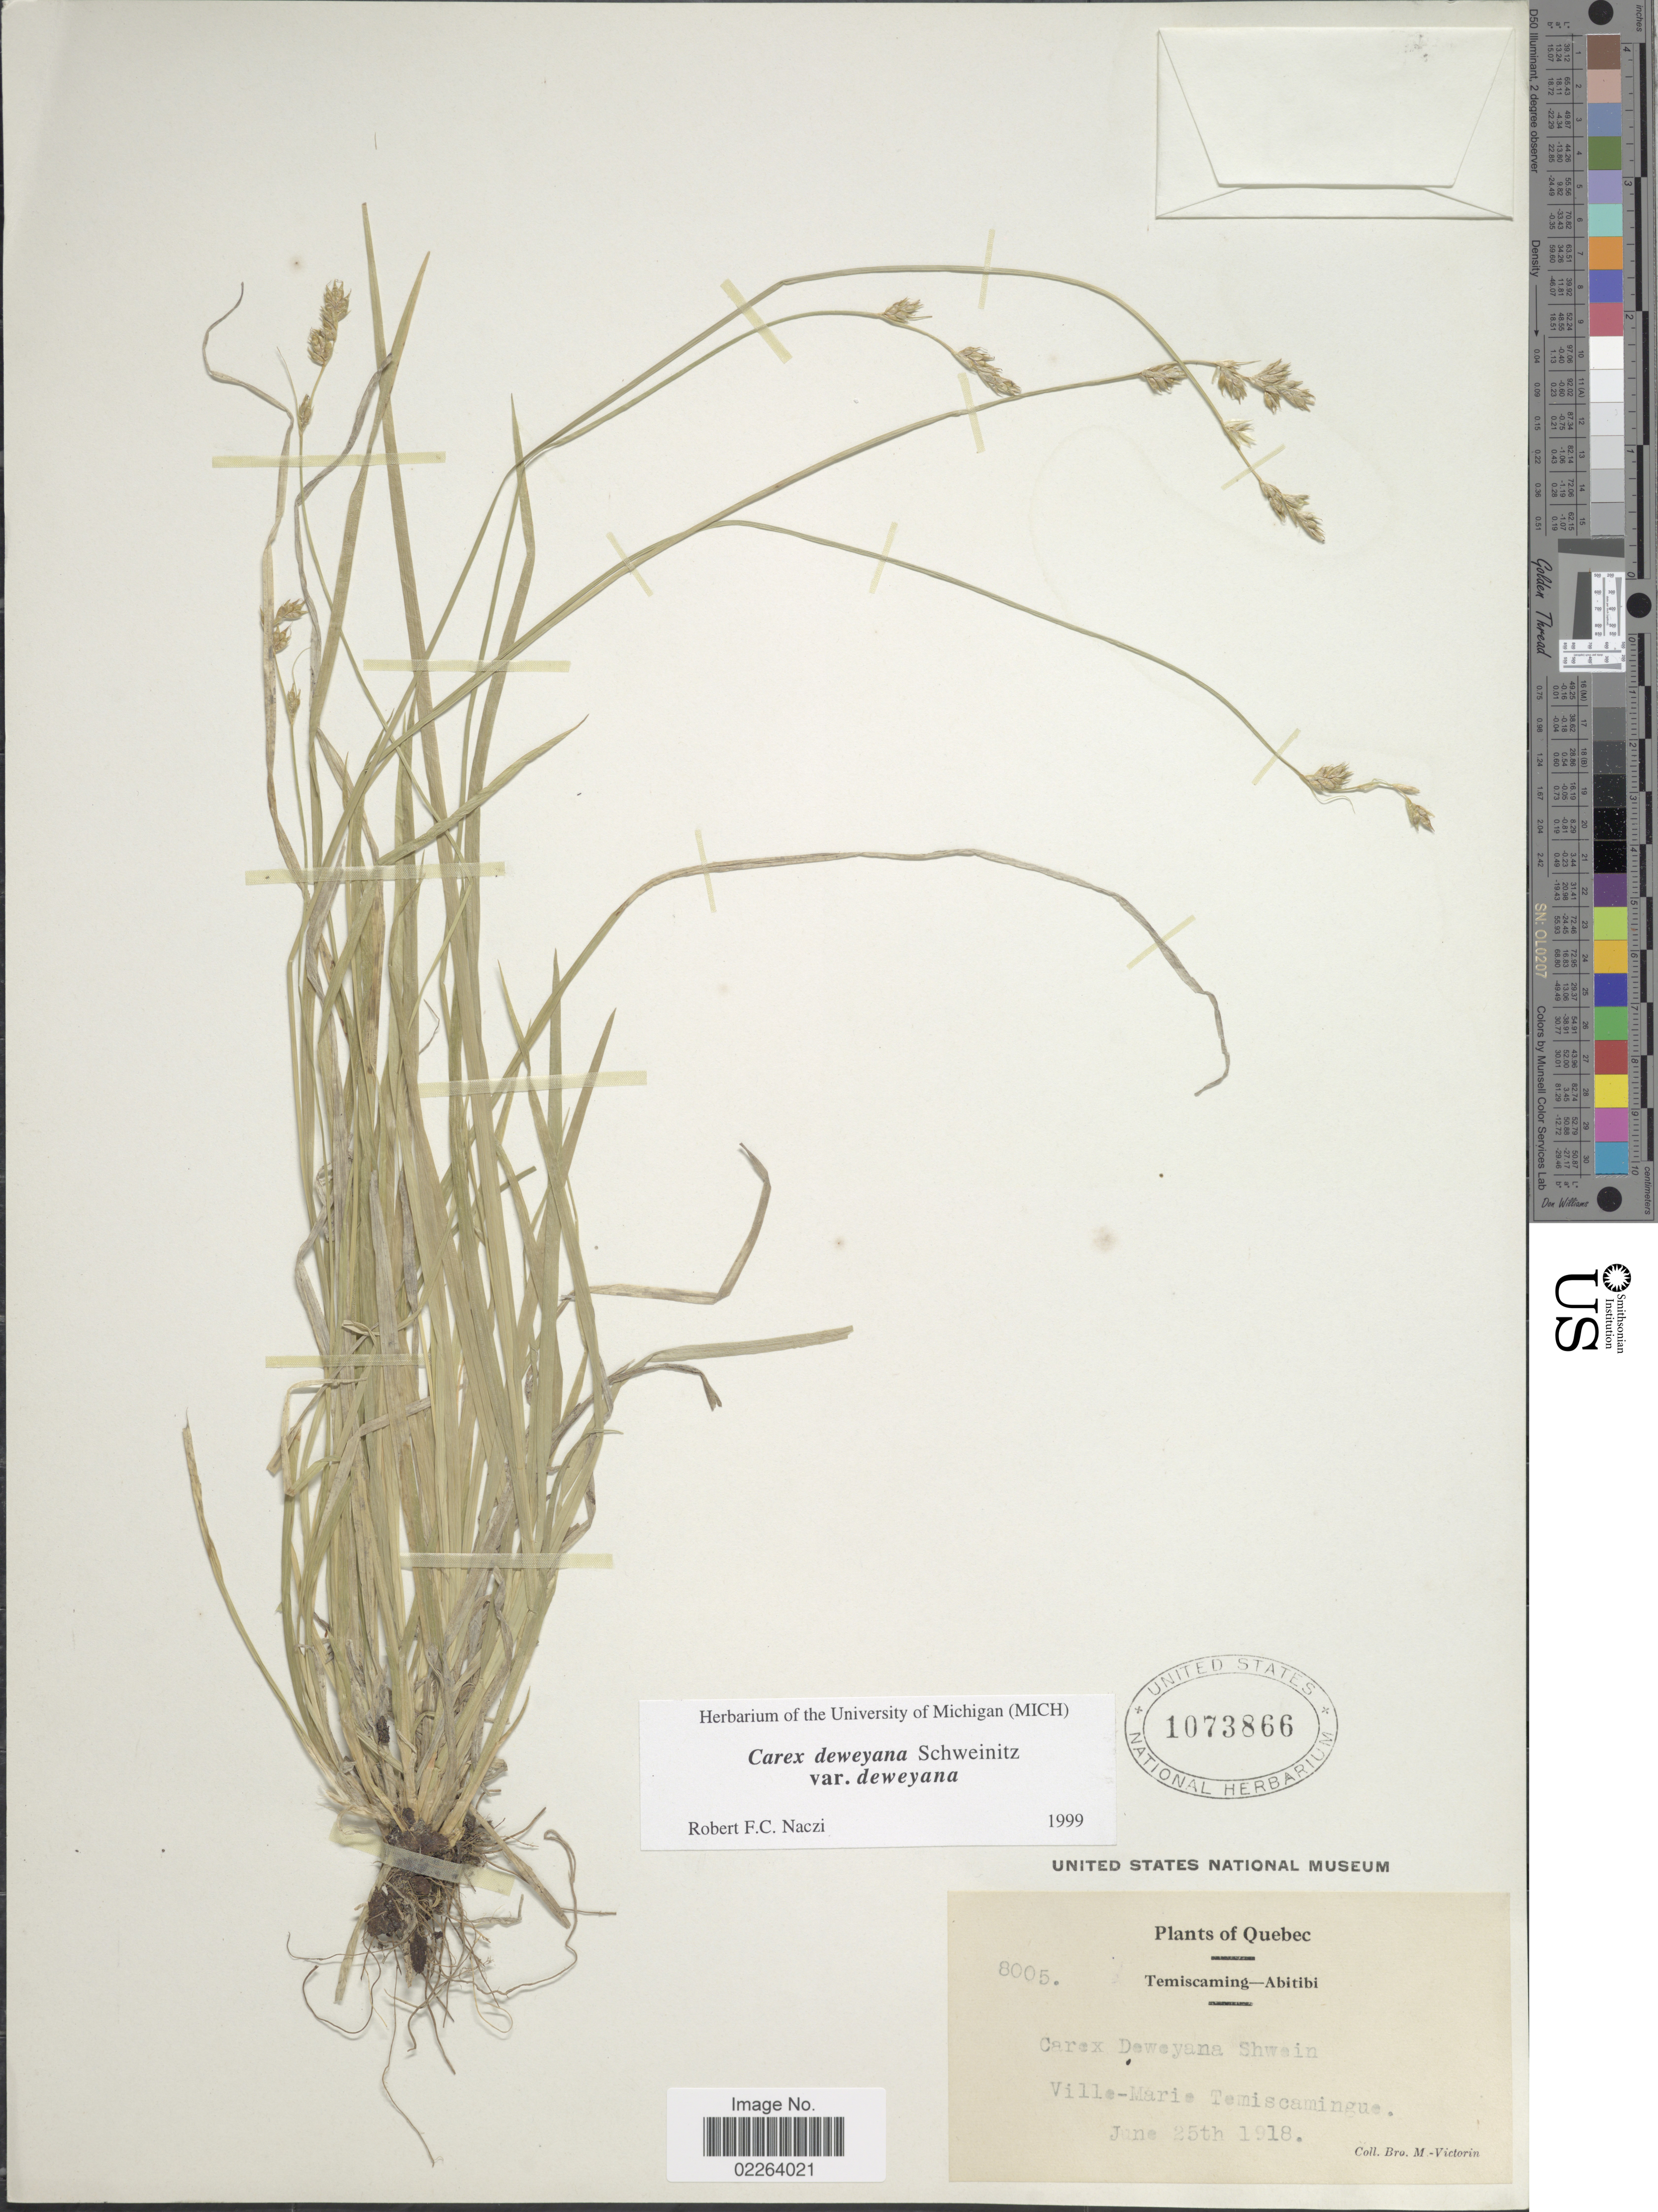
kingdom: Plantae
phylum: Tracheophyta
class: Liliopsida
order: Poales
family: Cyperaceae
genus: Carex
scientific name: Carex deweyana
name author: Schwein.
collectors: Fr. Marie-Victorin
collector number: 8005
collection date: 1918-06-25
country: Canada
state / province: Quebec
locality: Temiscaming-Abitibi, Ville-Marie Temiscamingue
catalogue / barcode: US 1073866